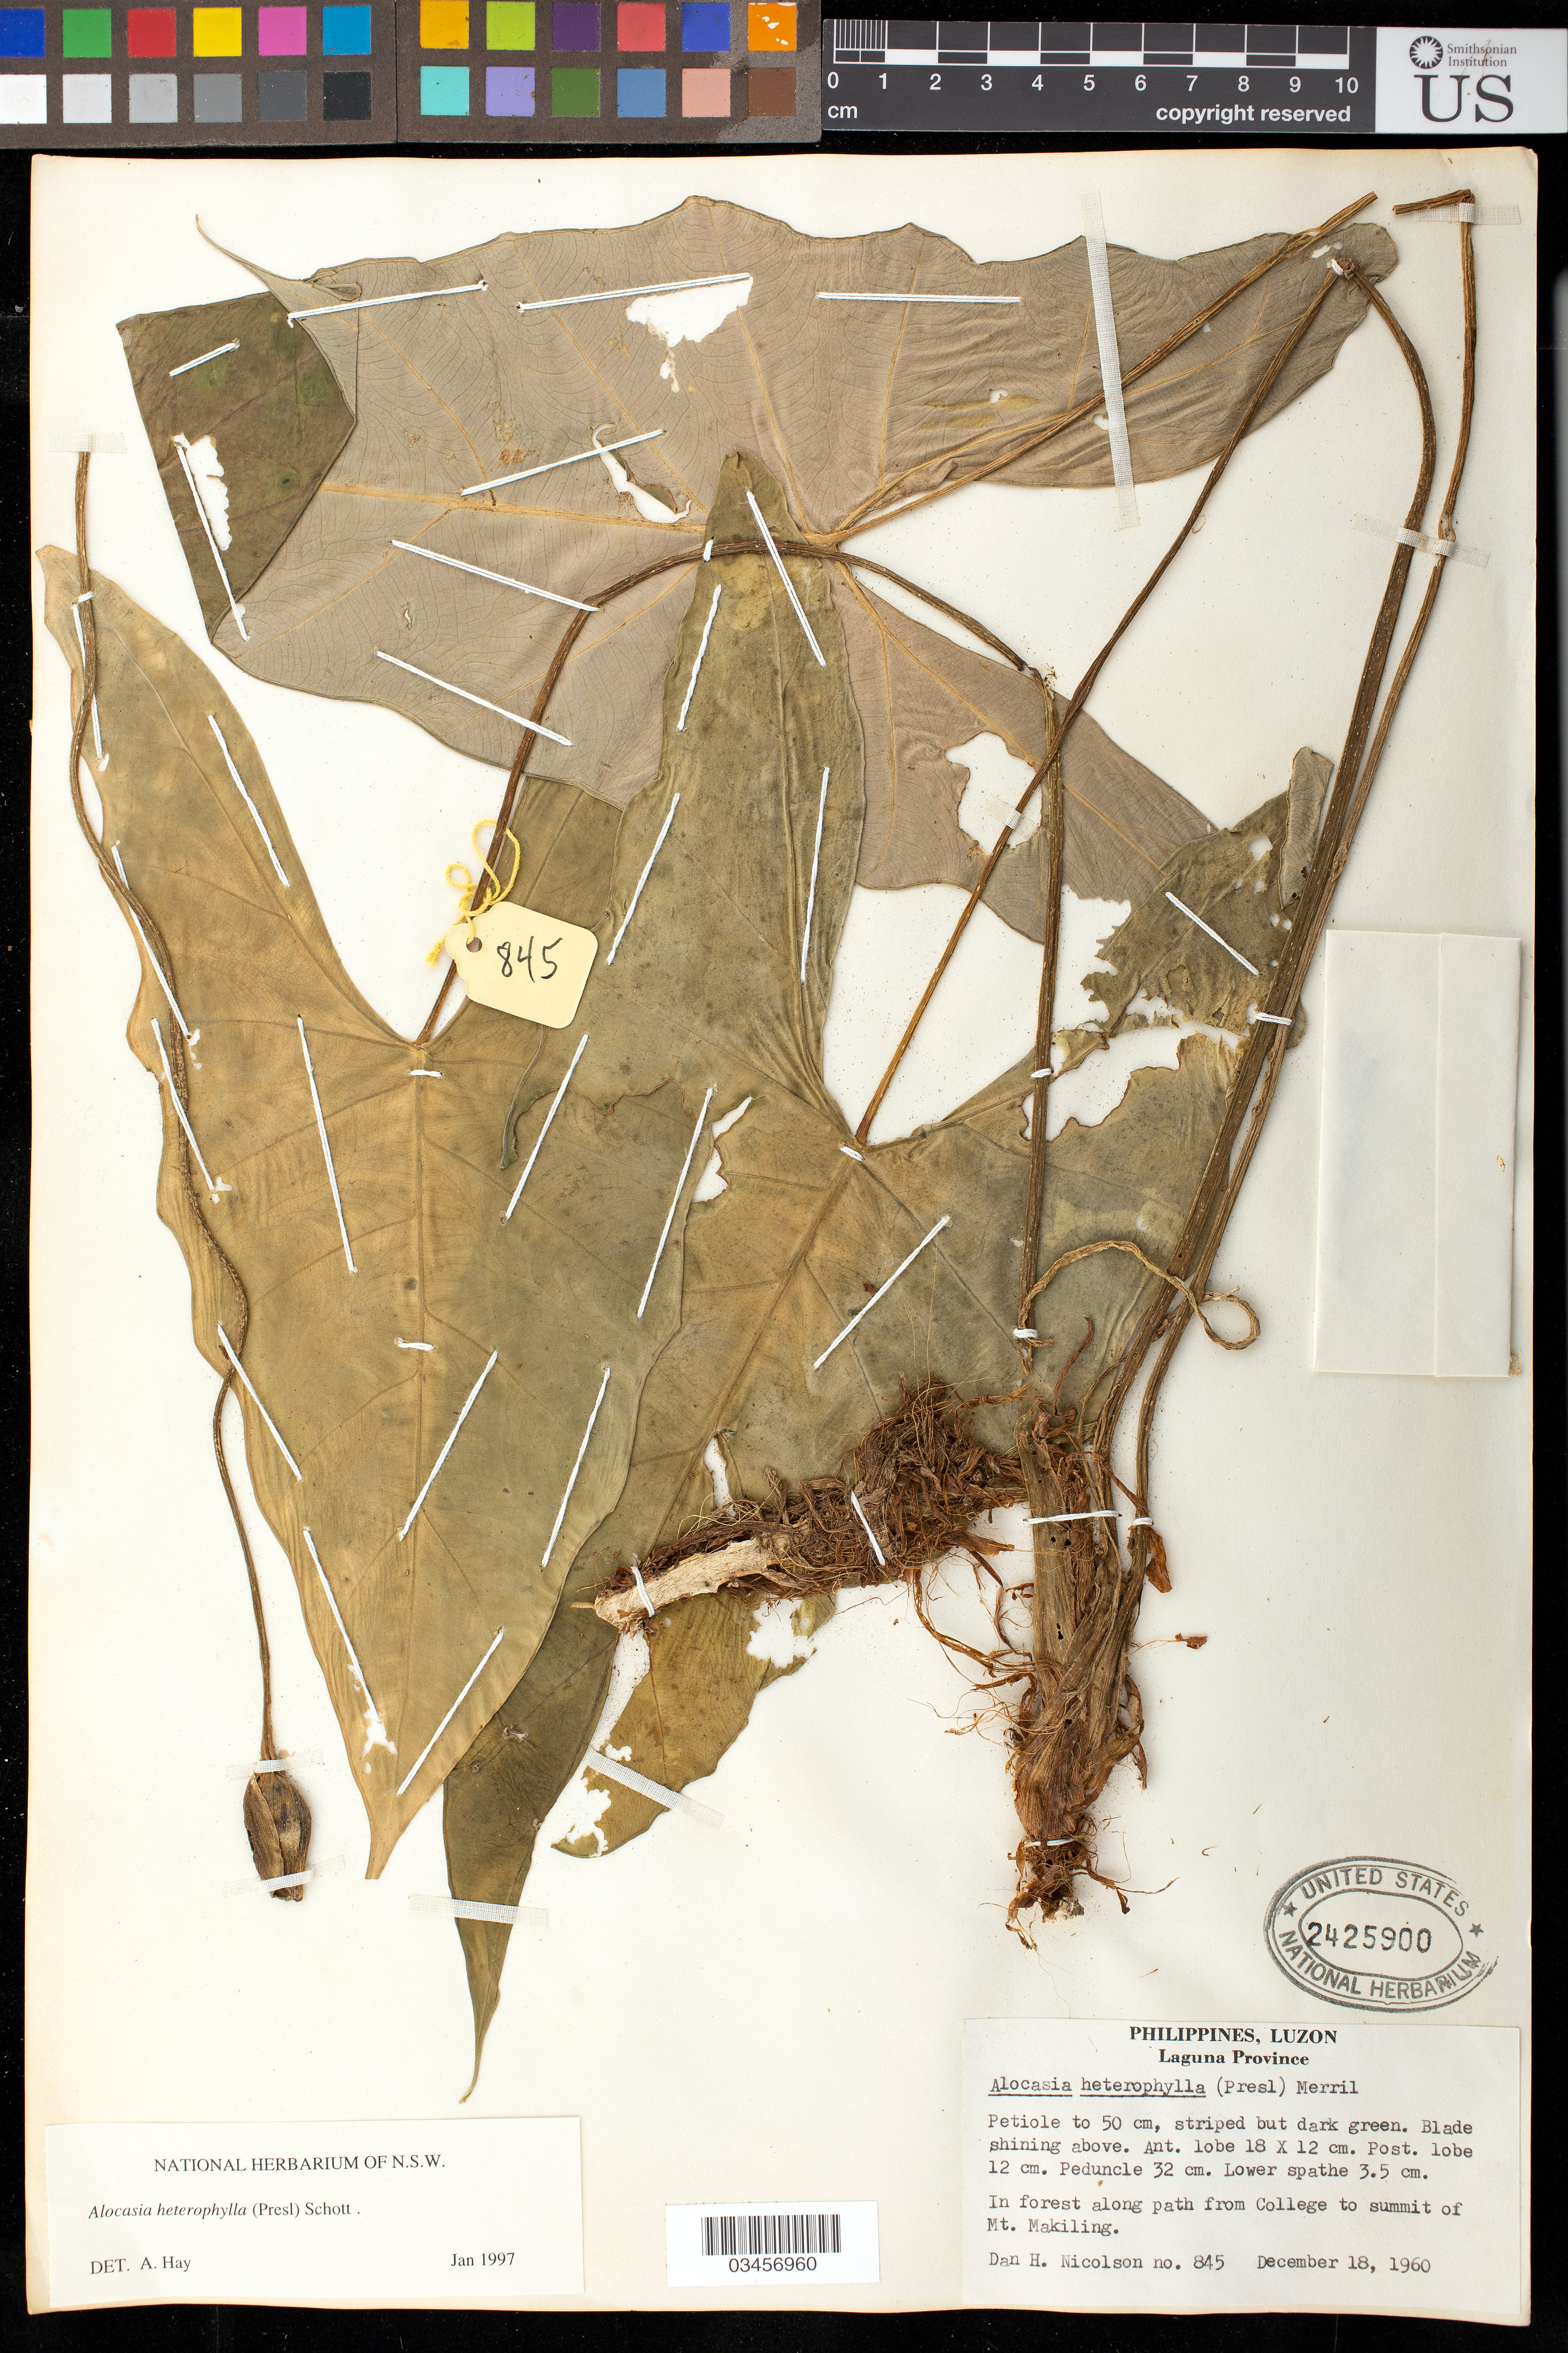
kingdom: Plantae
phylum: Tracheophyta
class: Liliopsida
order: Alismatales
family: Araceae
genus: Alocasia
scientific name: Alocasia heterophylla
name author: (C. Presl) Merr.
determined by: Hay, A.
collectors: D. H. Nicolson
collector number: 845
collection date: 1960-12-18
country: Philippines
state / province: Calabarzon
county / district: Laguna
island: Luzon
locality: Path from College to summit of Mt. Makiling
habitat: In forest along path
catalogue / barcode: US 2425900